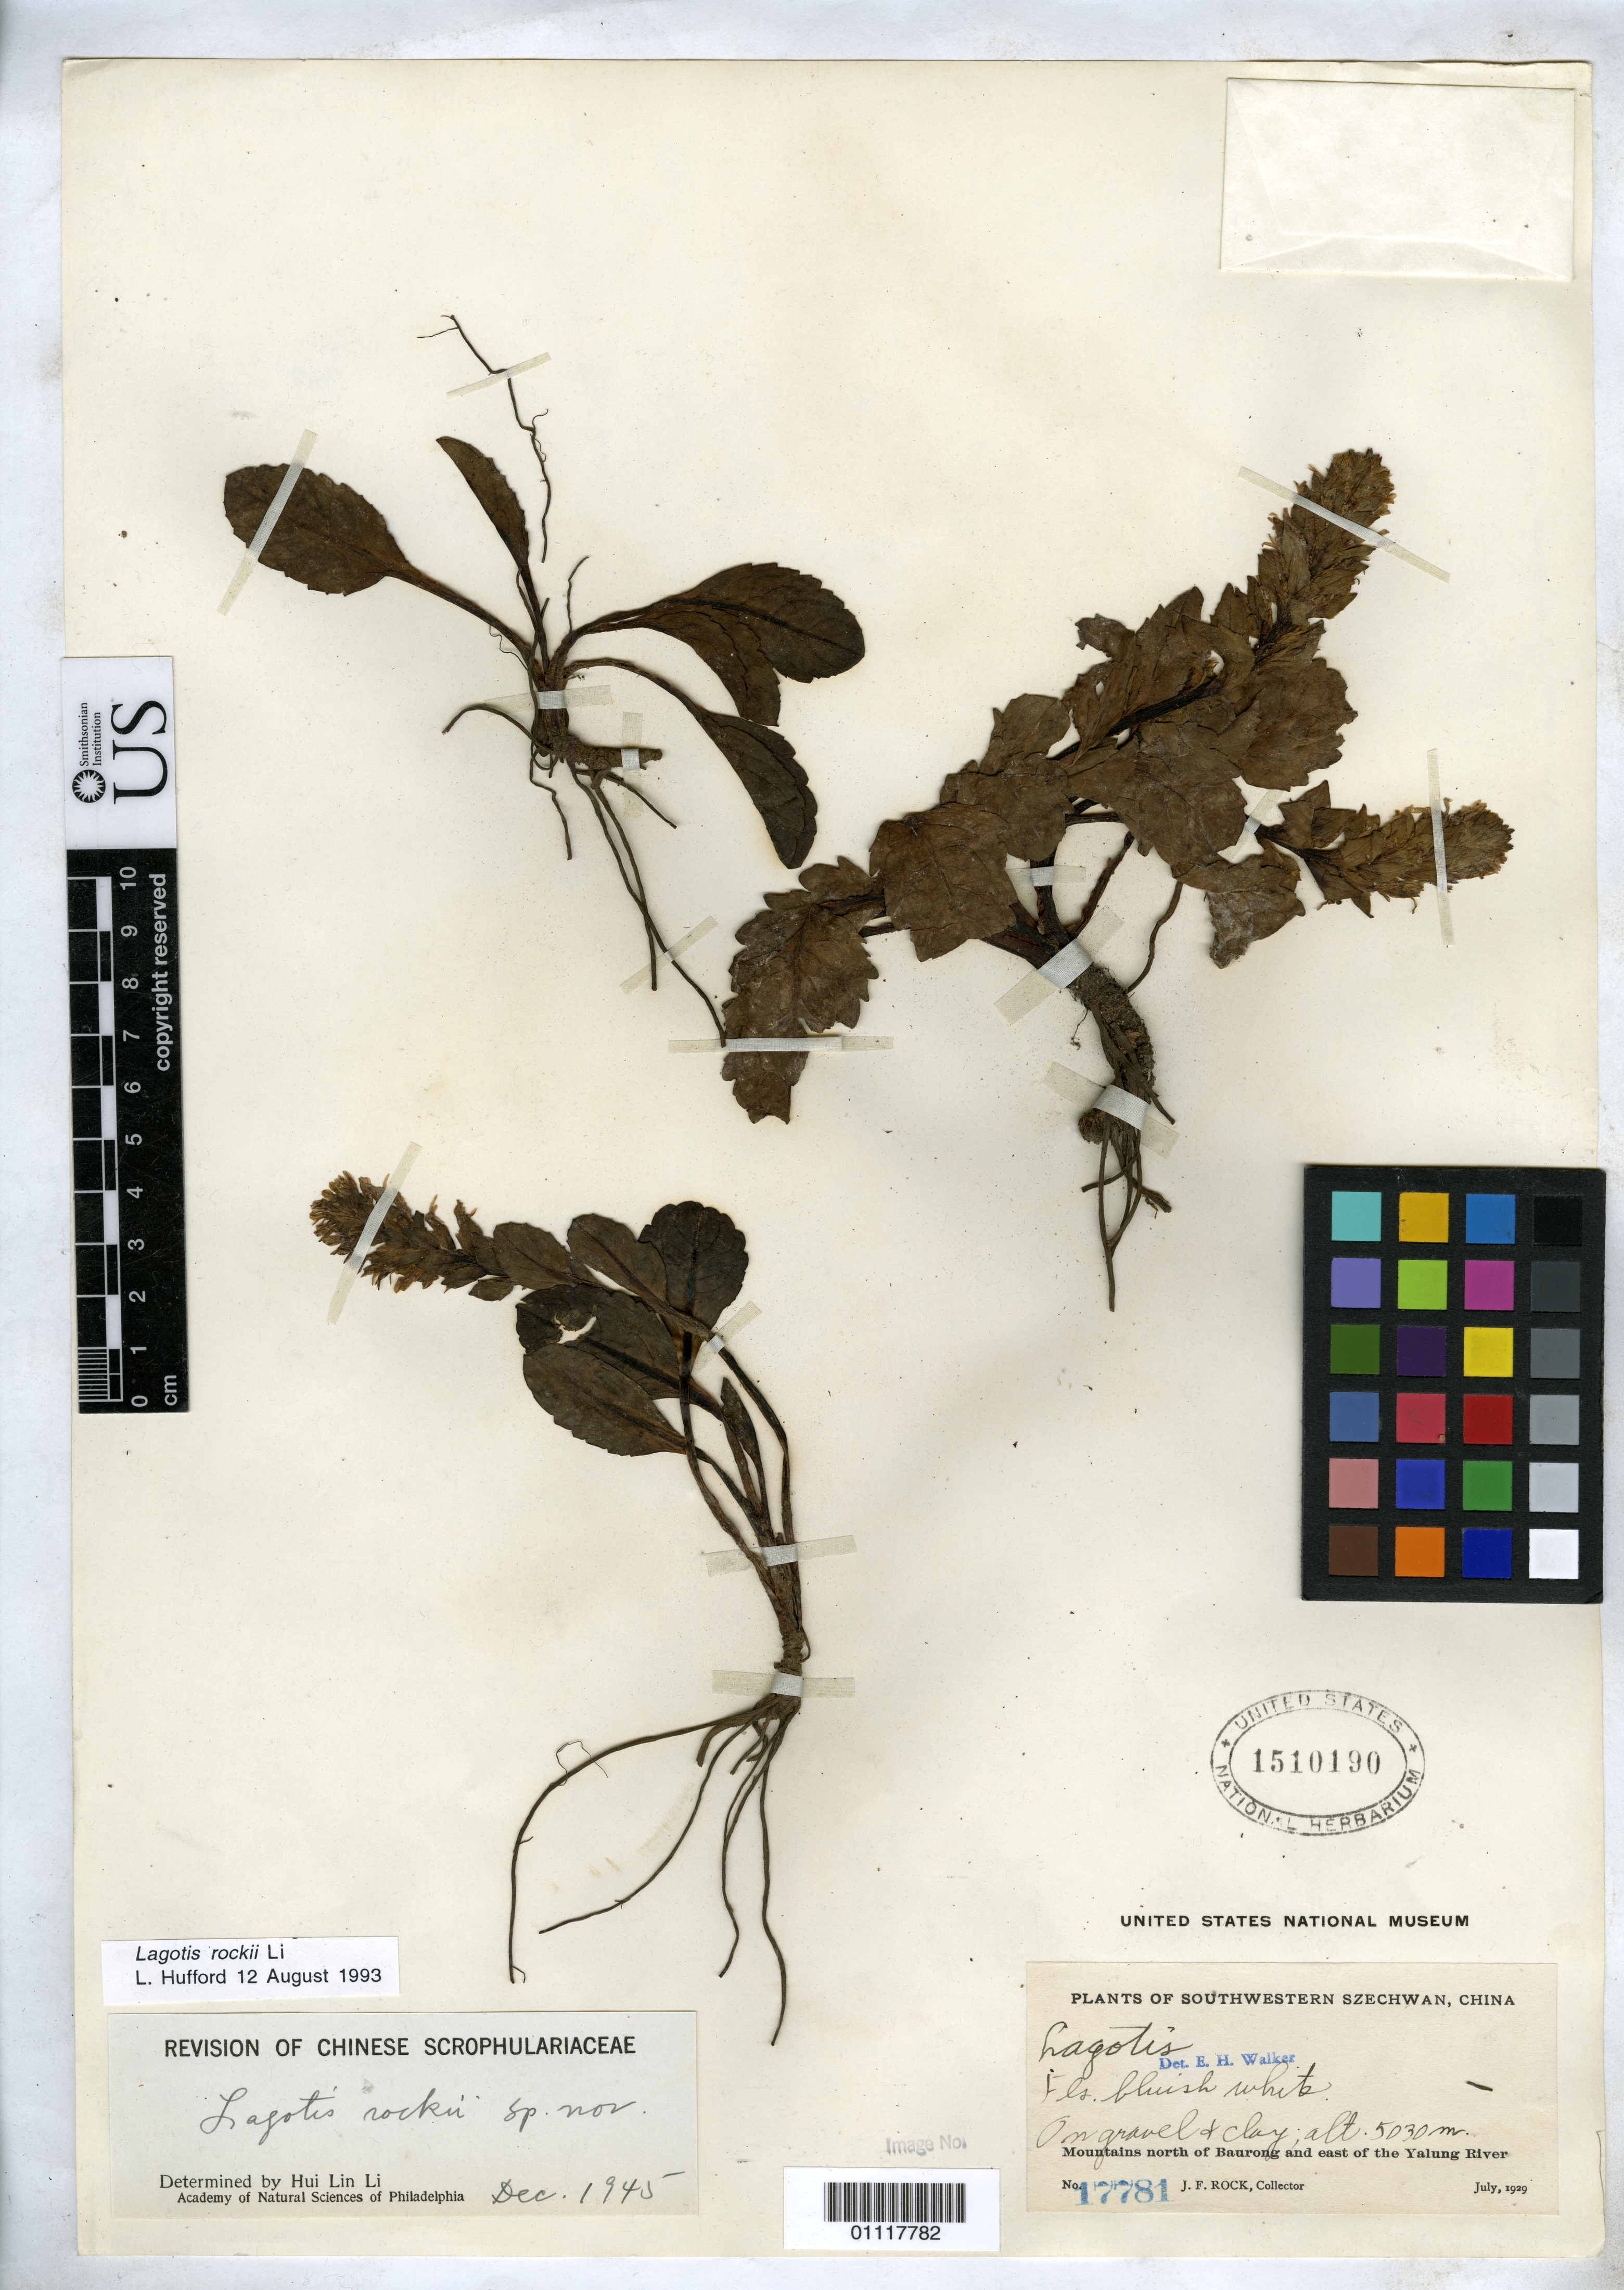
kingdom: Plantae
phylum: Tracheophyta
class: Magnoliopsida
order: Lamiales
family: Plantaginaceae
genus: Lagotis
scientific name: Lagotis rockii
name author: H.L. Li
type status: Isotype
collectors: J. F. Rock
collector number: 17781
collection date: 1929-07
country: China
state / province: Sichuan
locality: Szechwan, Mountains north of Baurong and east of the Yalung river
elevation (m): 5030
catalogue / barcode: US 1510190